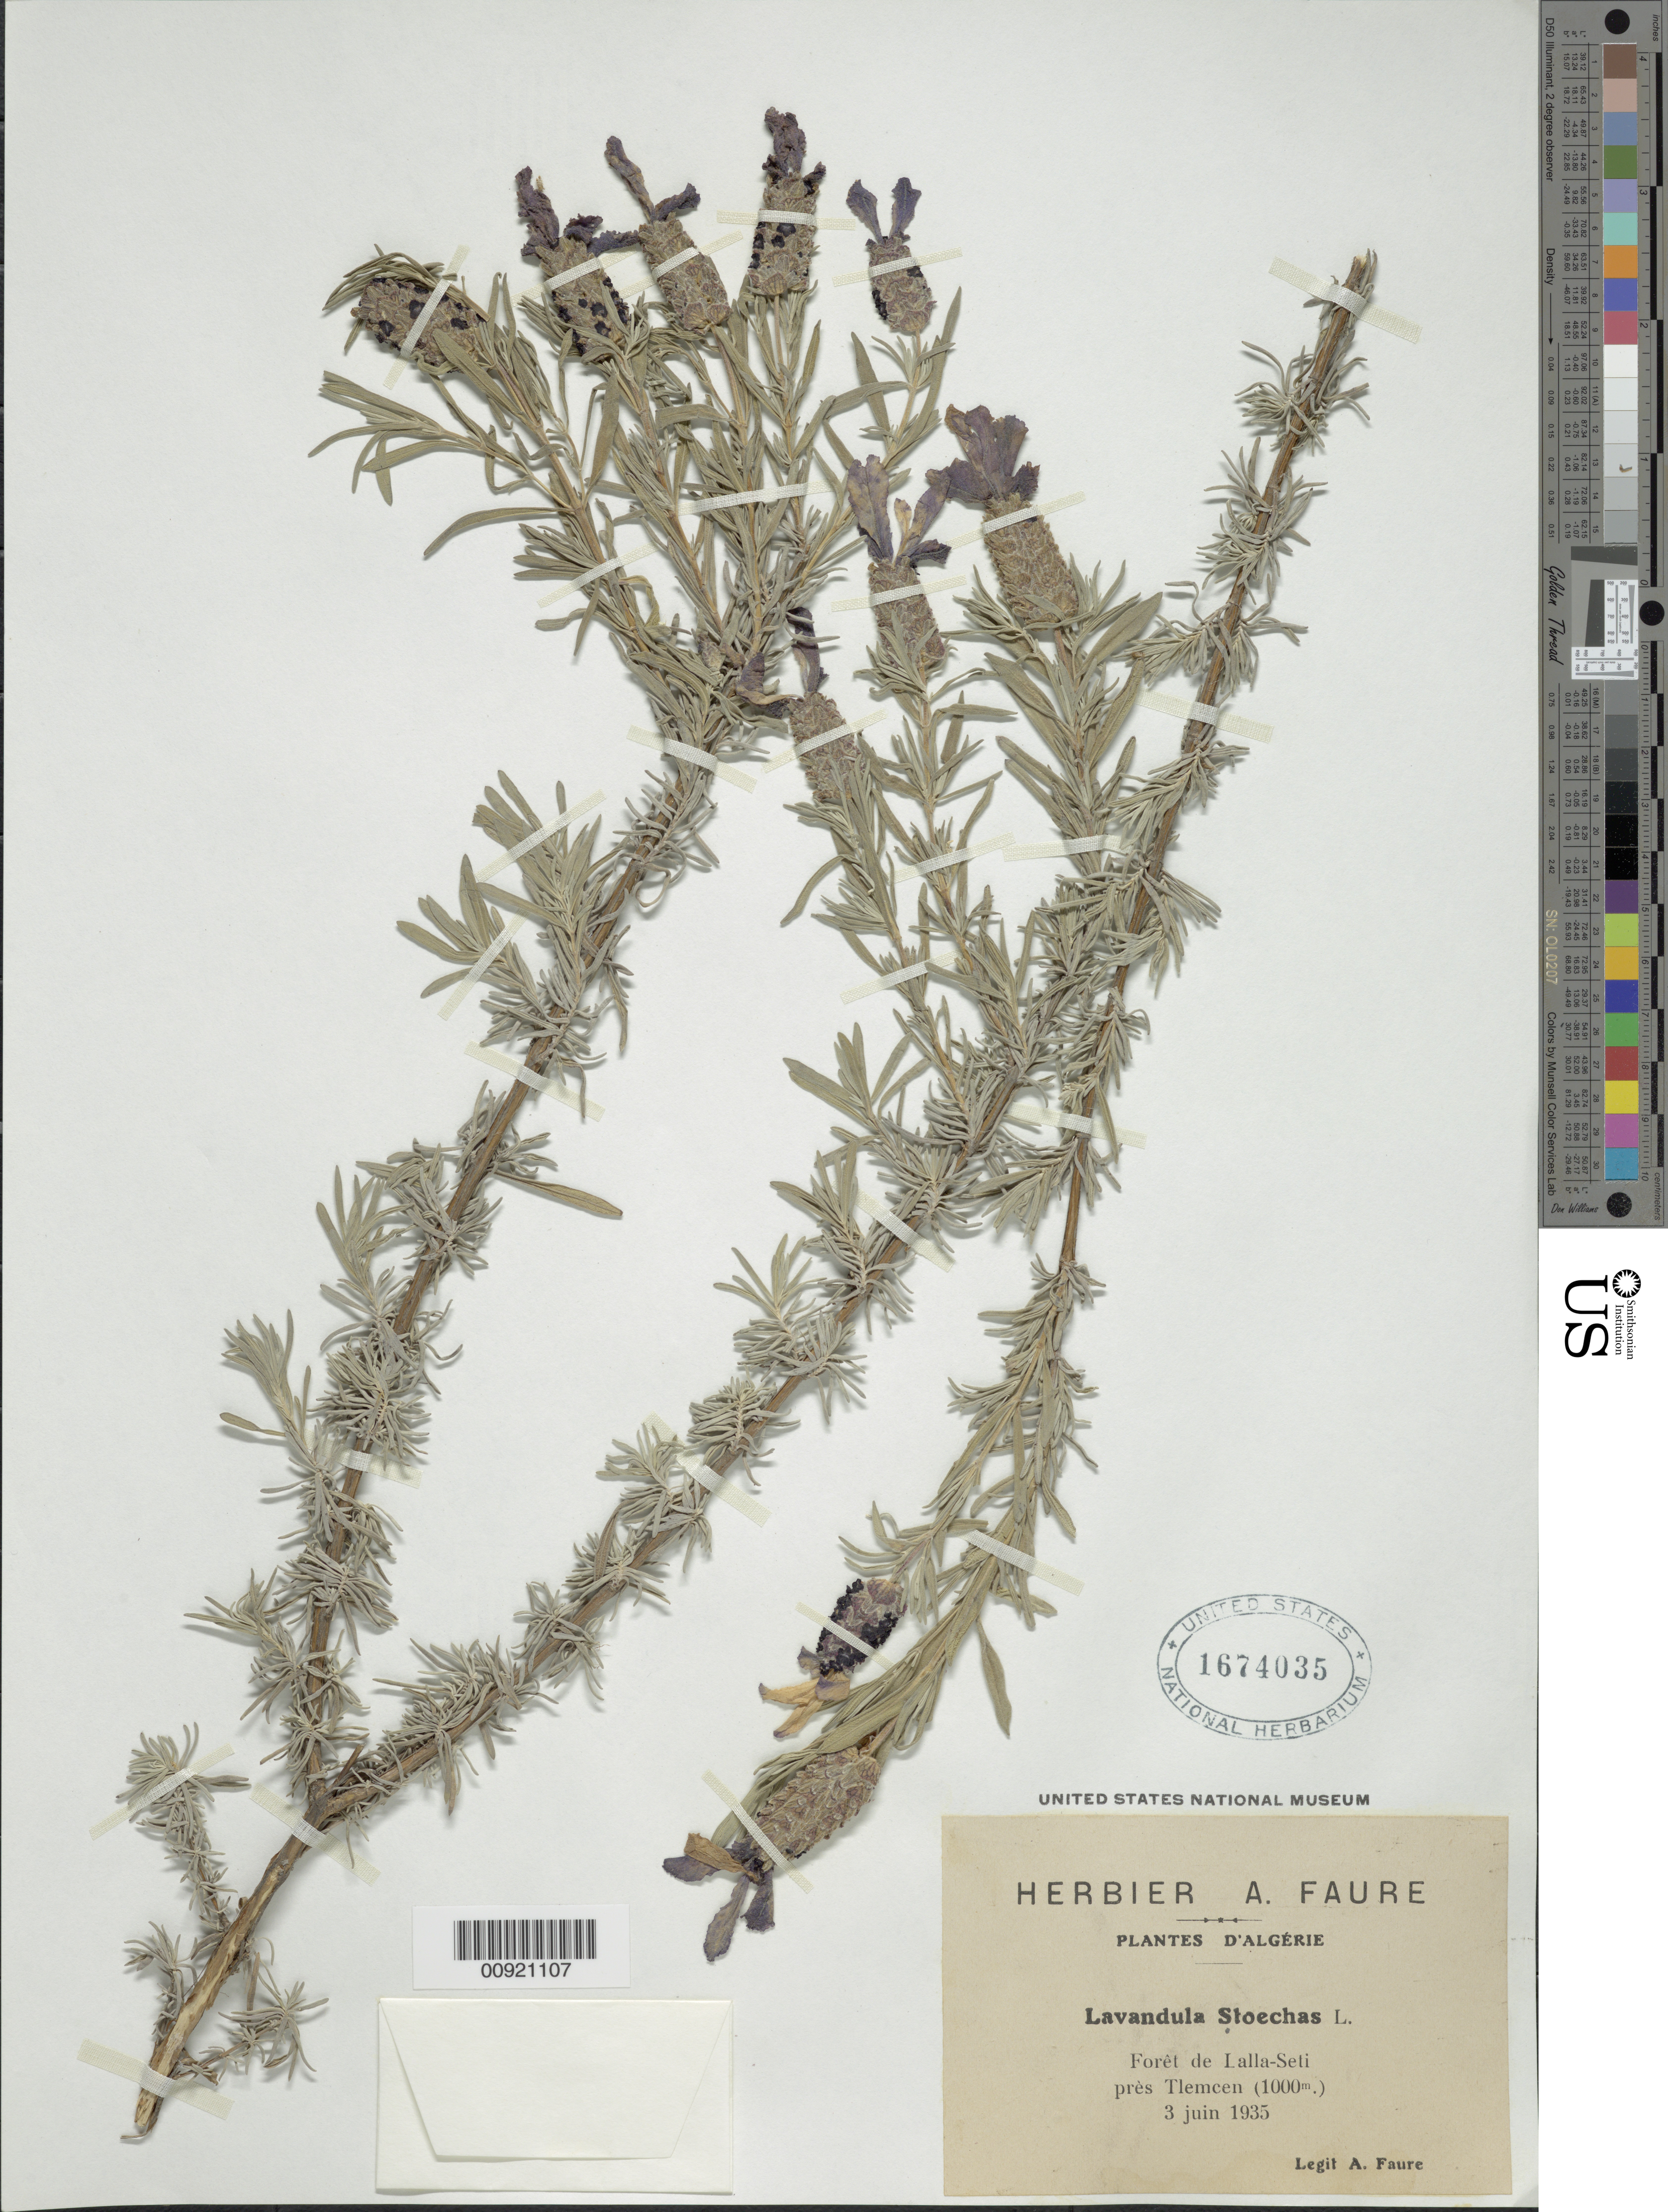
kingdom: Plantae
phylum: Tracheophyta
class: Magnoliopsida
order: Lamiales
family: Lamiaceae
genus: Lavandula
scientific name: Lavandula stoechas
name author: L.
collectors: A. Faure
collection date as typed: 03 Jun 1935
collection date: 1935-06-03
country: Algeria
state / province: Tlemcen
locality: Foret de Lalla-Seti.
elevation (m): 1000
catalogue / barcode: US 1674035